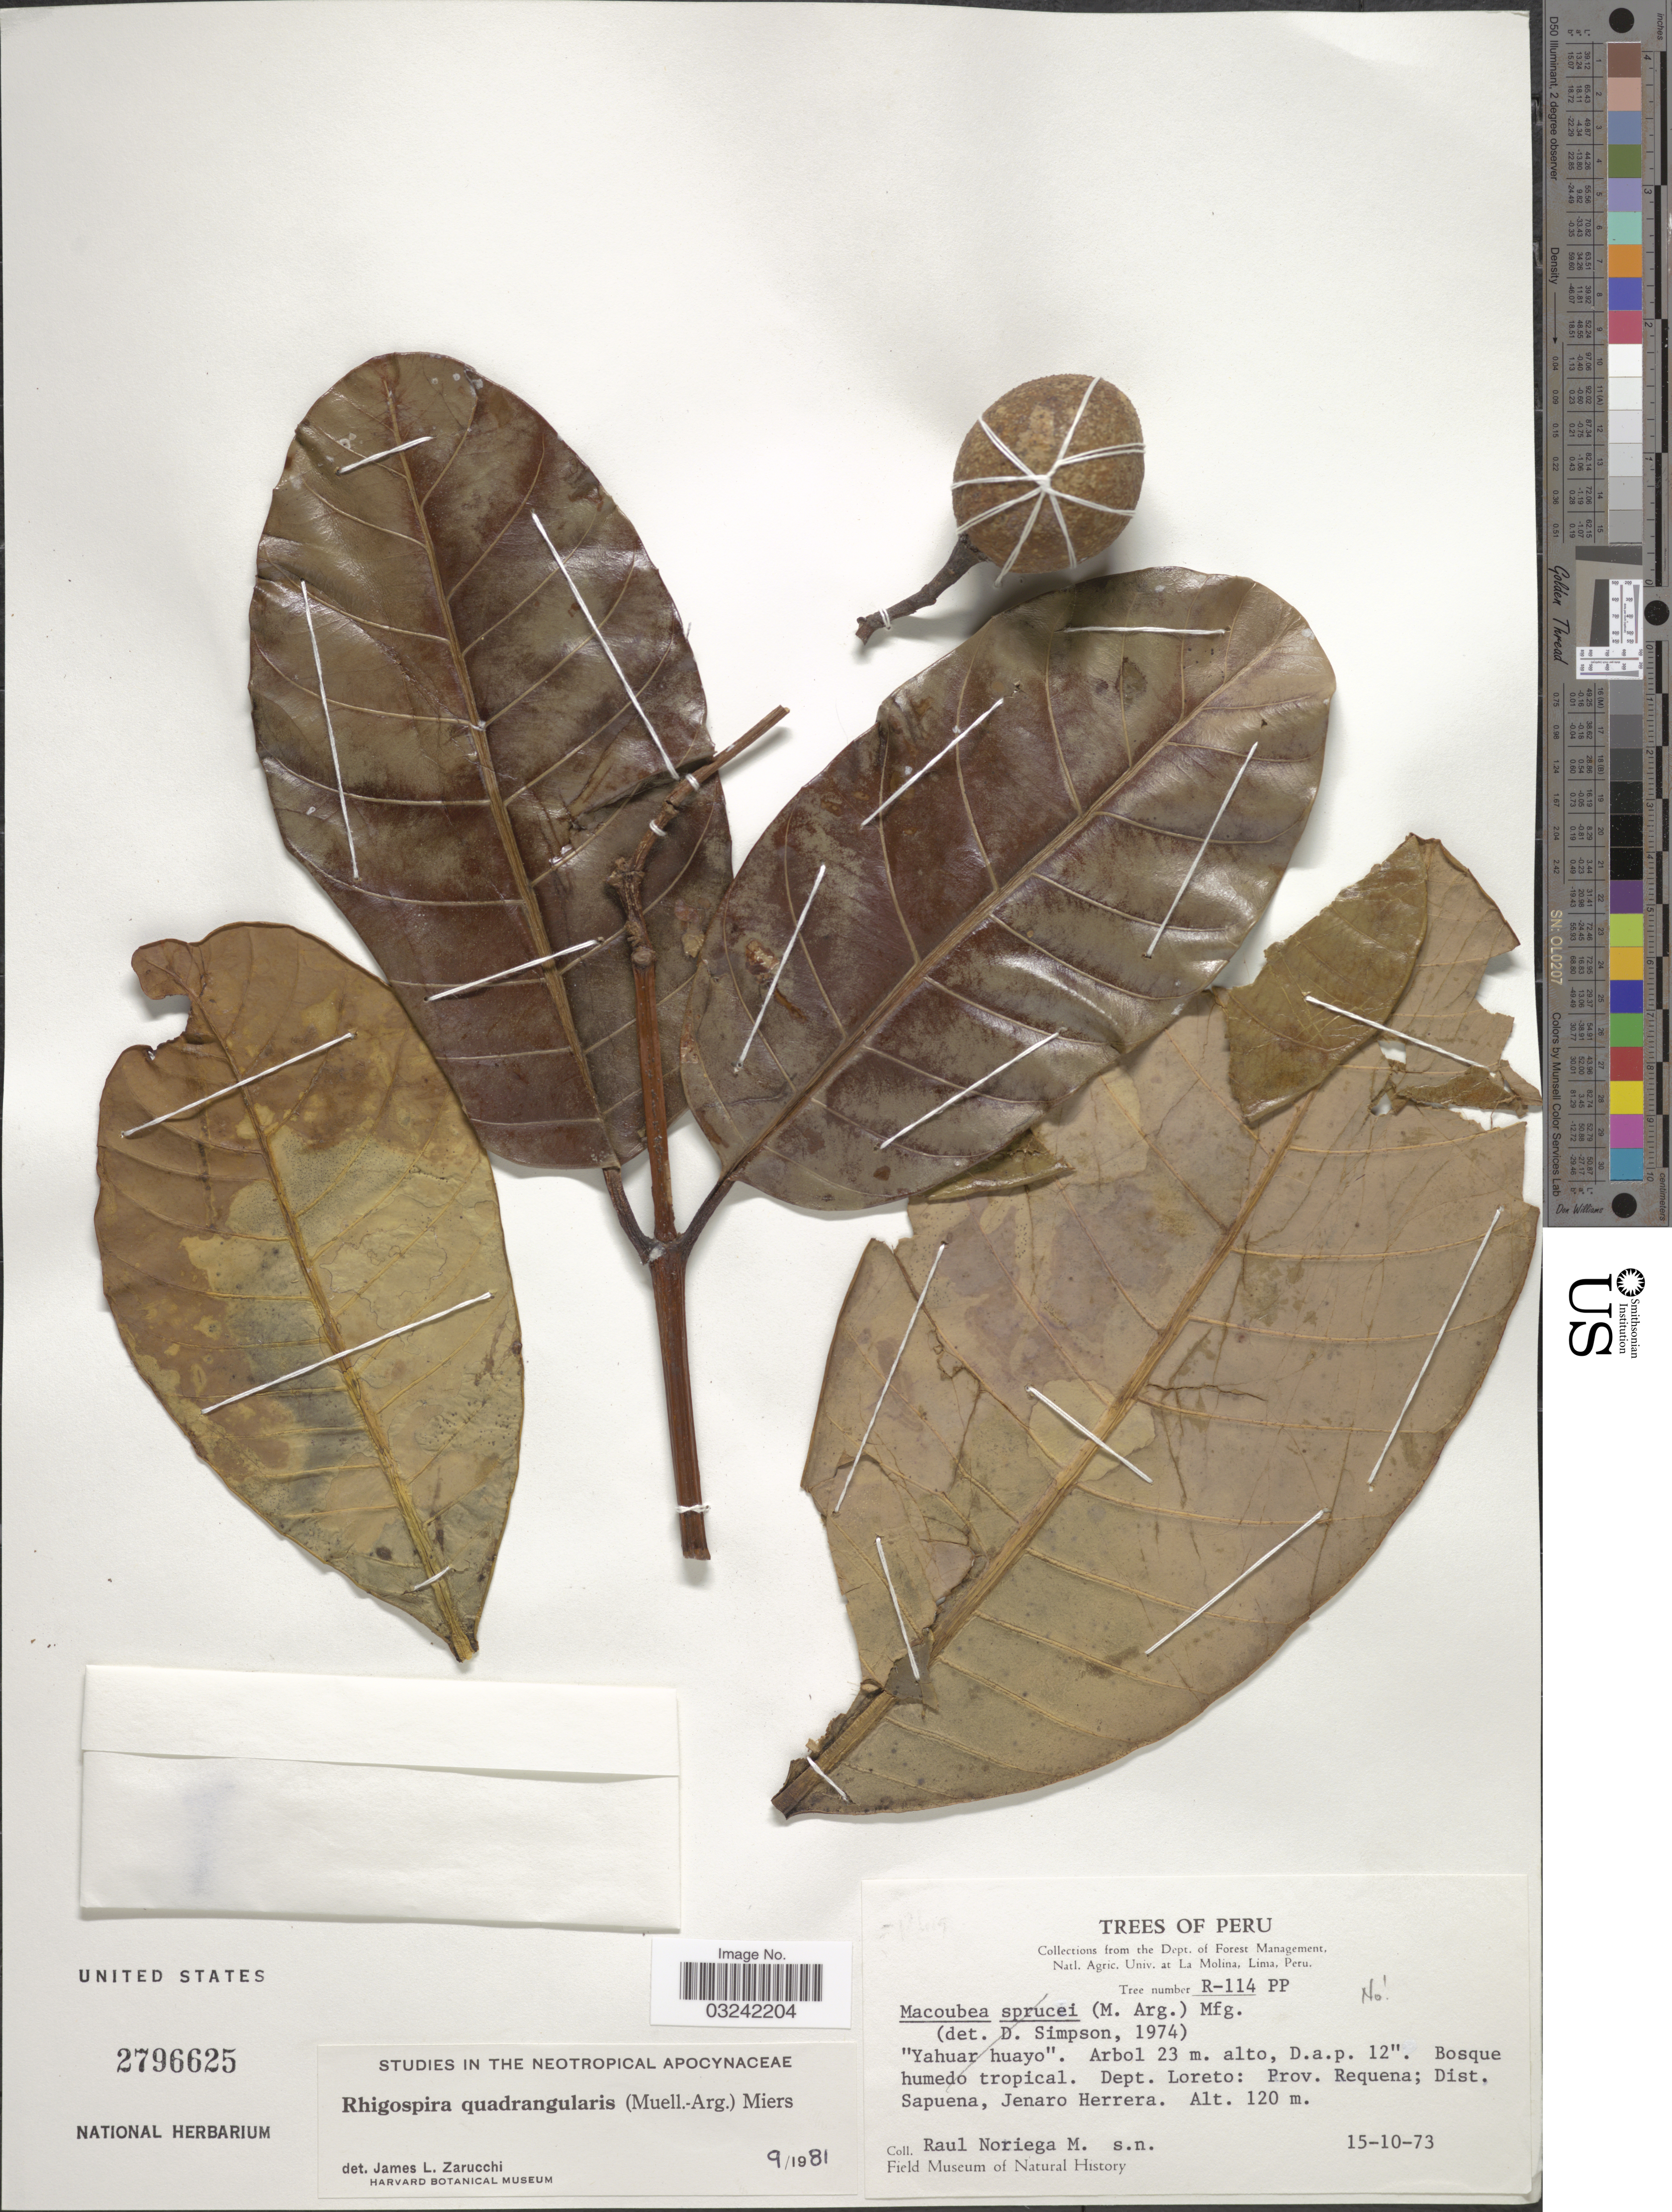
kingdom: Plantae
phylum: Tracheophyta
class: Magnoliopsida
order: Gentianales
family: Apocynaceae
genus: Rhigospira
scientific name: Rhigospira quadrangularis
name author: (Müll. Arg.) Miers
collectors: R. Noriega M.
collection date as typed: Transcribed d/m/y: 15/10/73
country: Peru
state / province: Loreto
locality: Dept. Loreto: Prov. Requena; Dist. Sapuena, Jenaro Herrera.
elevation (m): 120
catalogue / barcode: US 2796625